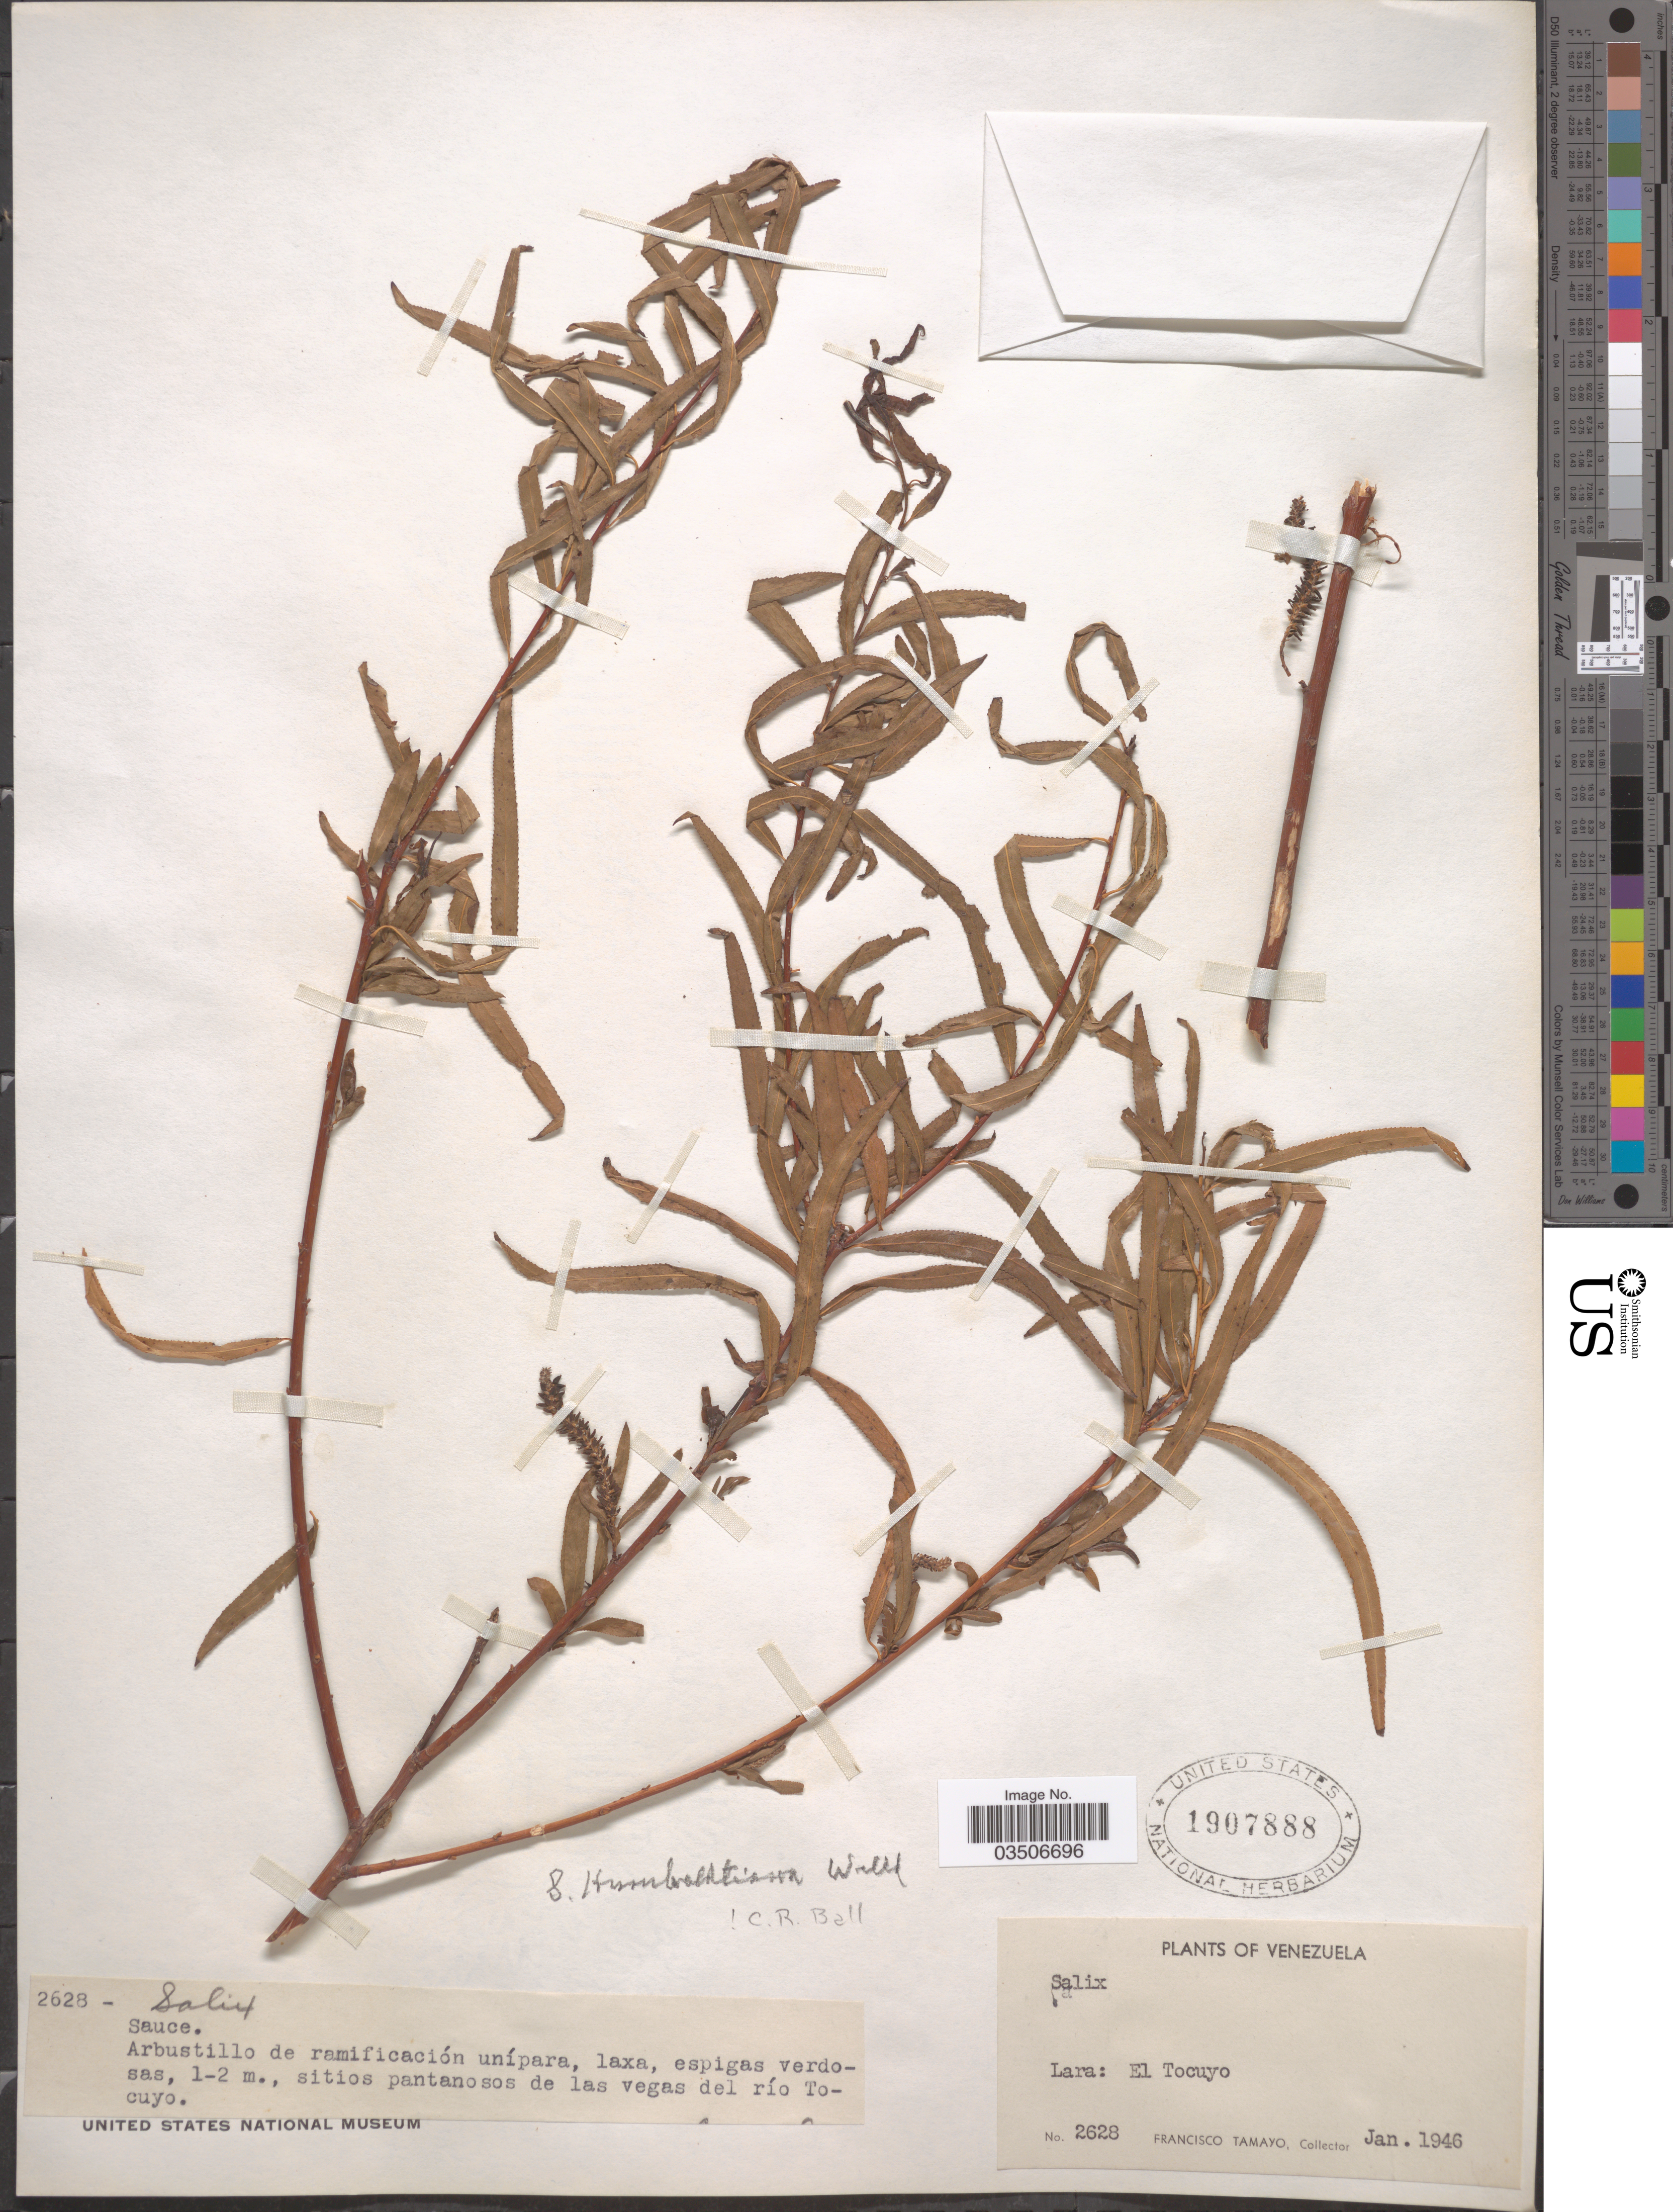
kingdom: Plantae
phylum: Tracheophyta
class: Magnoliopsida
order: Malpighiales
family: Salicaceae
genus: Salix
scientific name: Salix humboldtiana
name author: Willd.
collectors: F. Tamayo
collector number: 2628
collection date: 1946-01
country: Venezuela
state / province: Lara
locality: El Tocuyo. Sitios pantanosos de las vegas del río Tocuyo.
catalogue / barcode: US 1907888